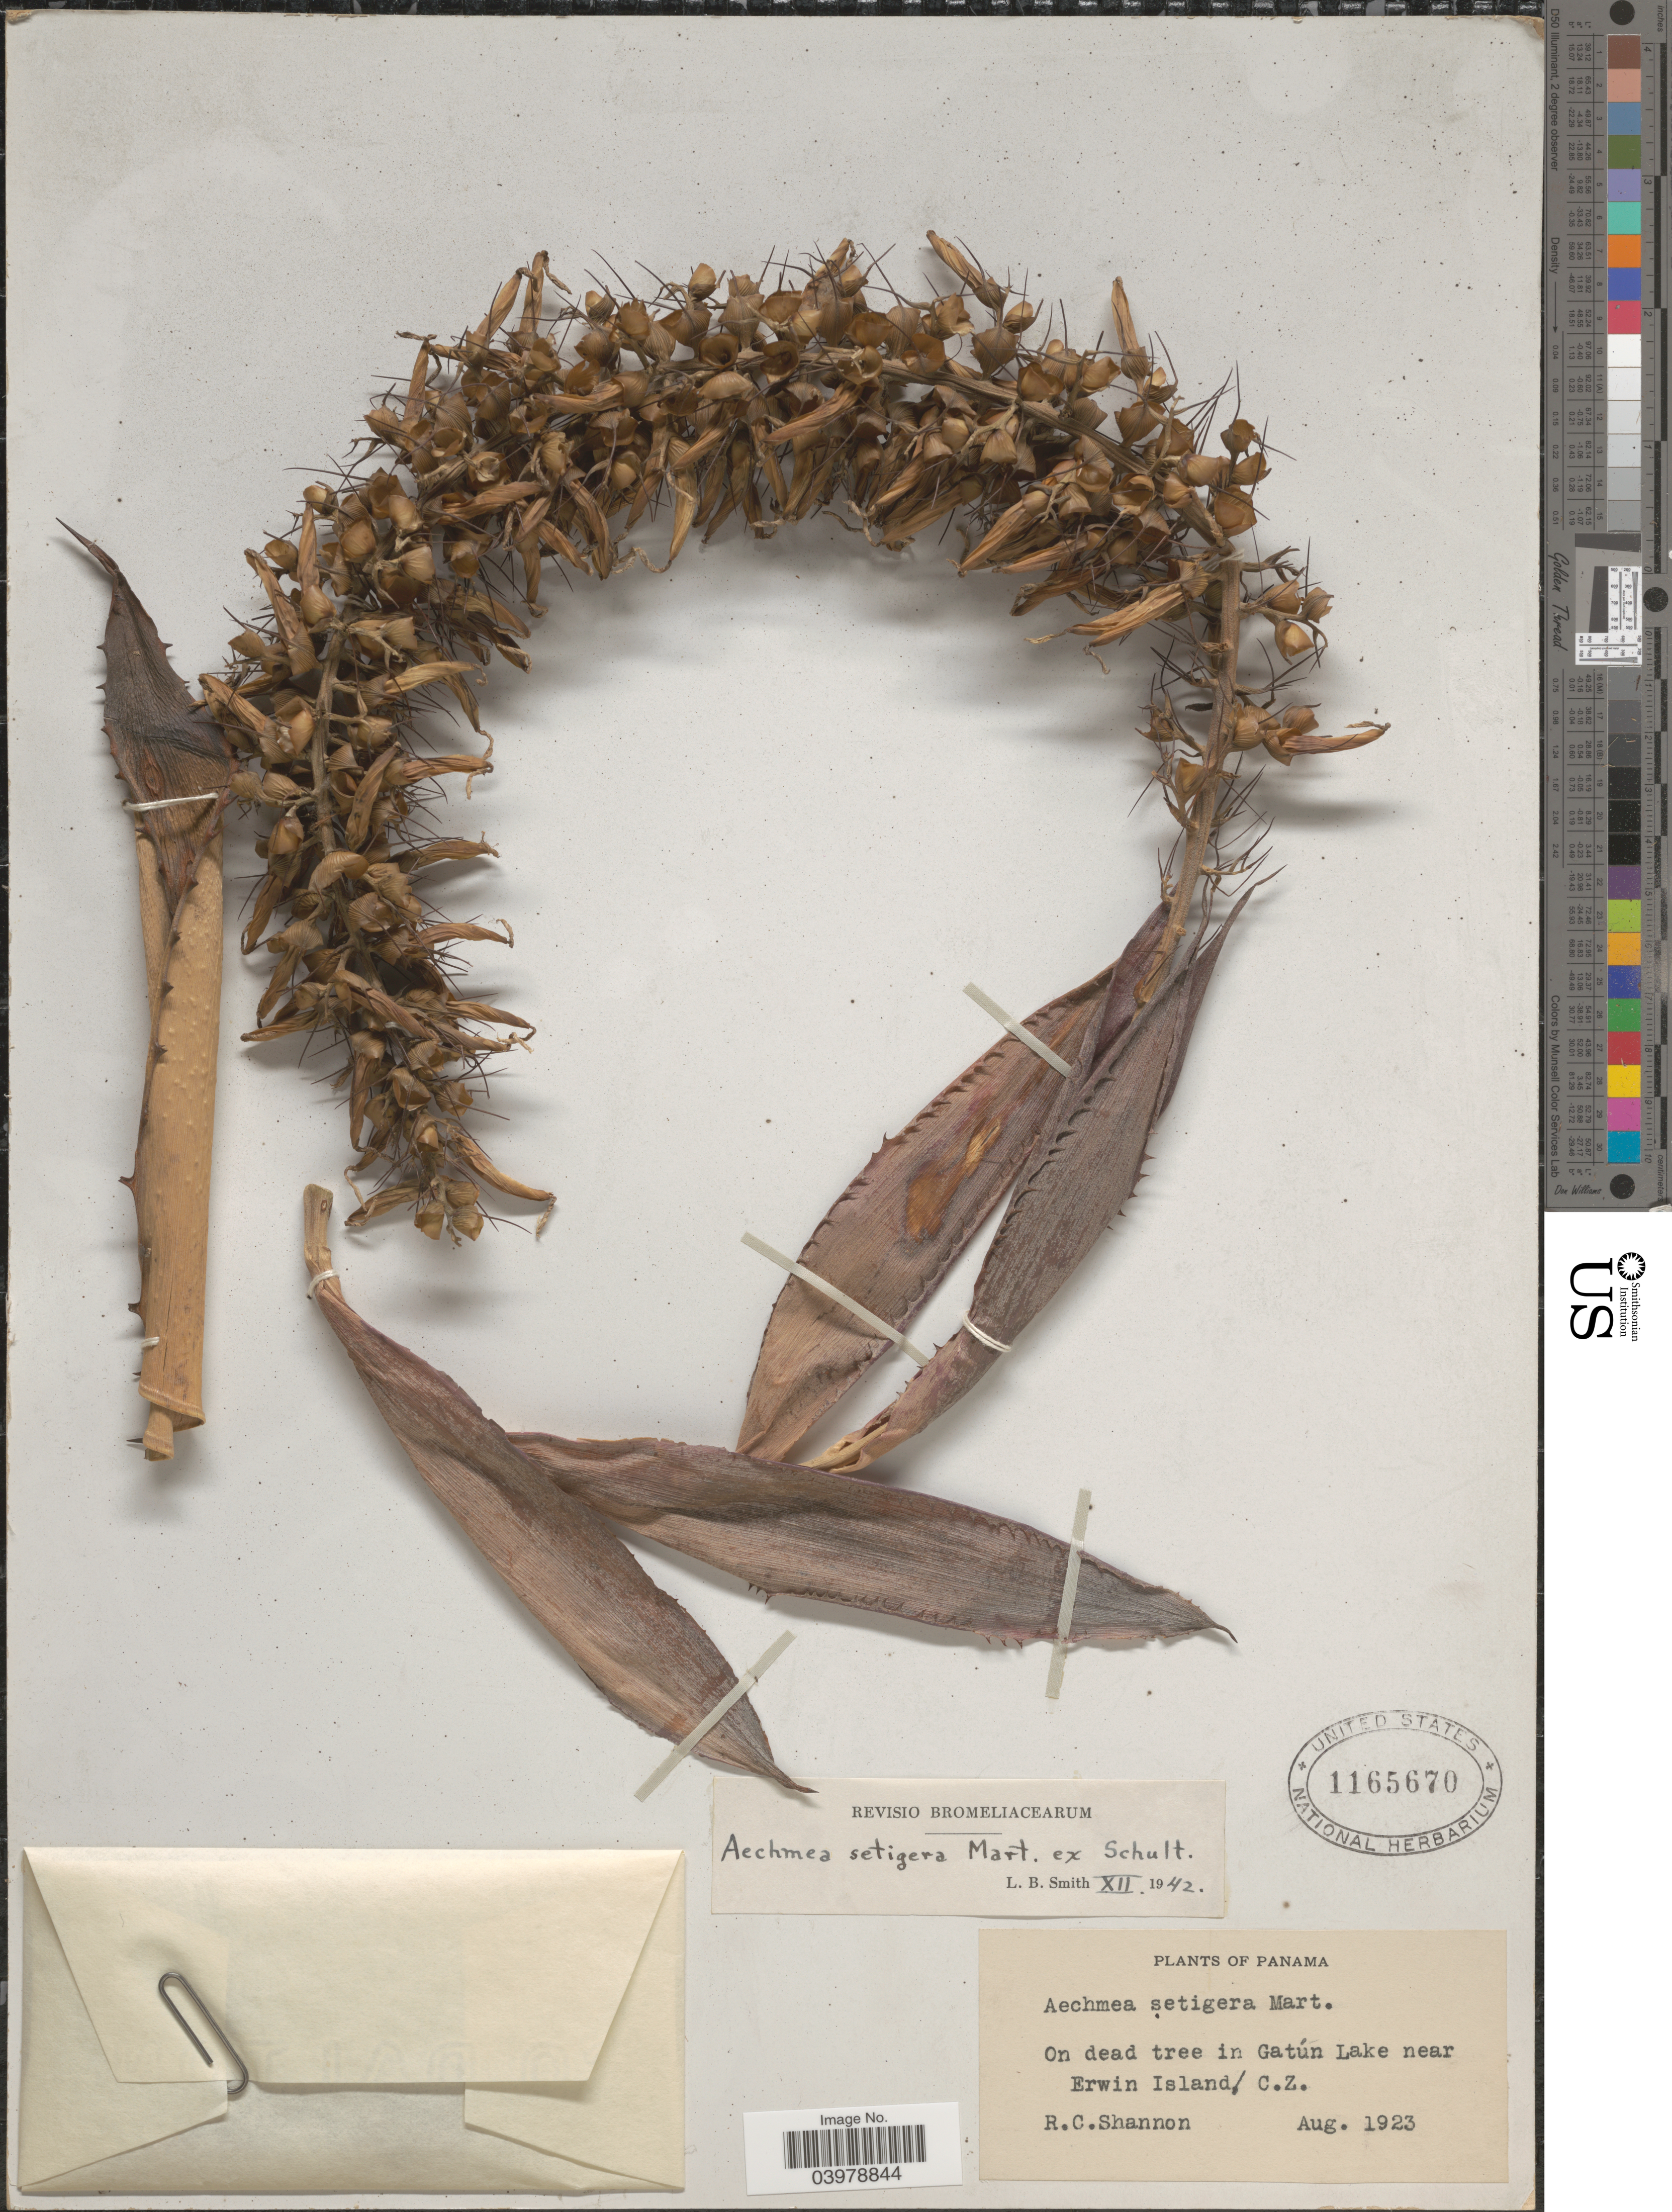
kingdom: Plantae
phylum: Tracheophyta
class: Liliopsida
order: Poales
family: Bromeliaceae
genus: Aechmea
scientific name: Aechmea setigera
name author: Mart. ex Schult. & Schult. f.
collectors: R. Shannon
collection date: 1923-08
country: Panama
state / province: Colón / Panamá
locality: In Gatún Lake near Erwin Island/ C.Z.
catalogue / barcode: US 1165670